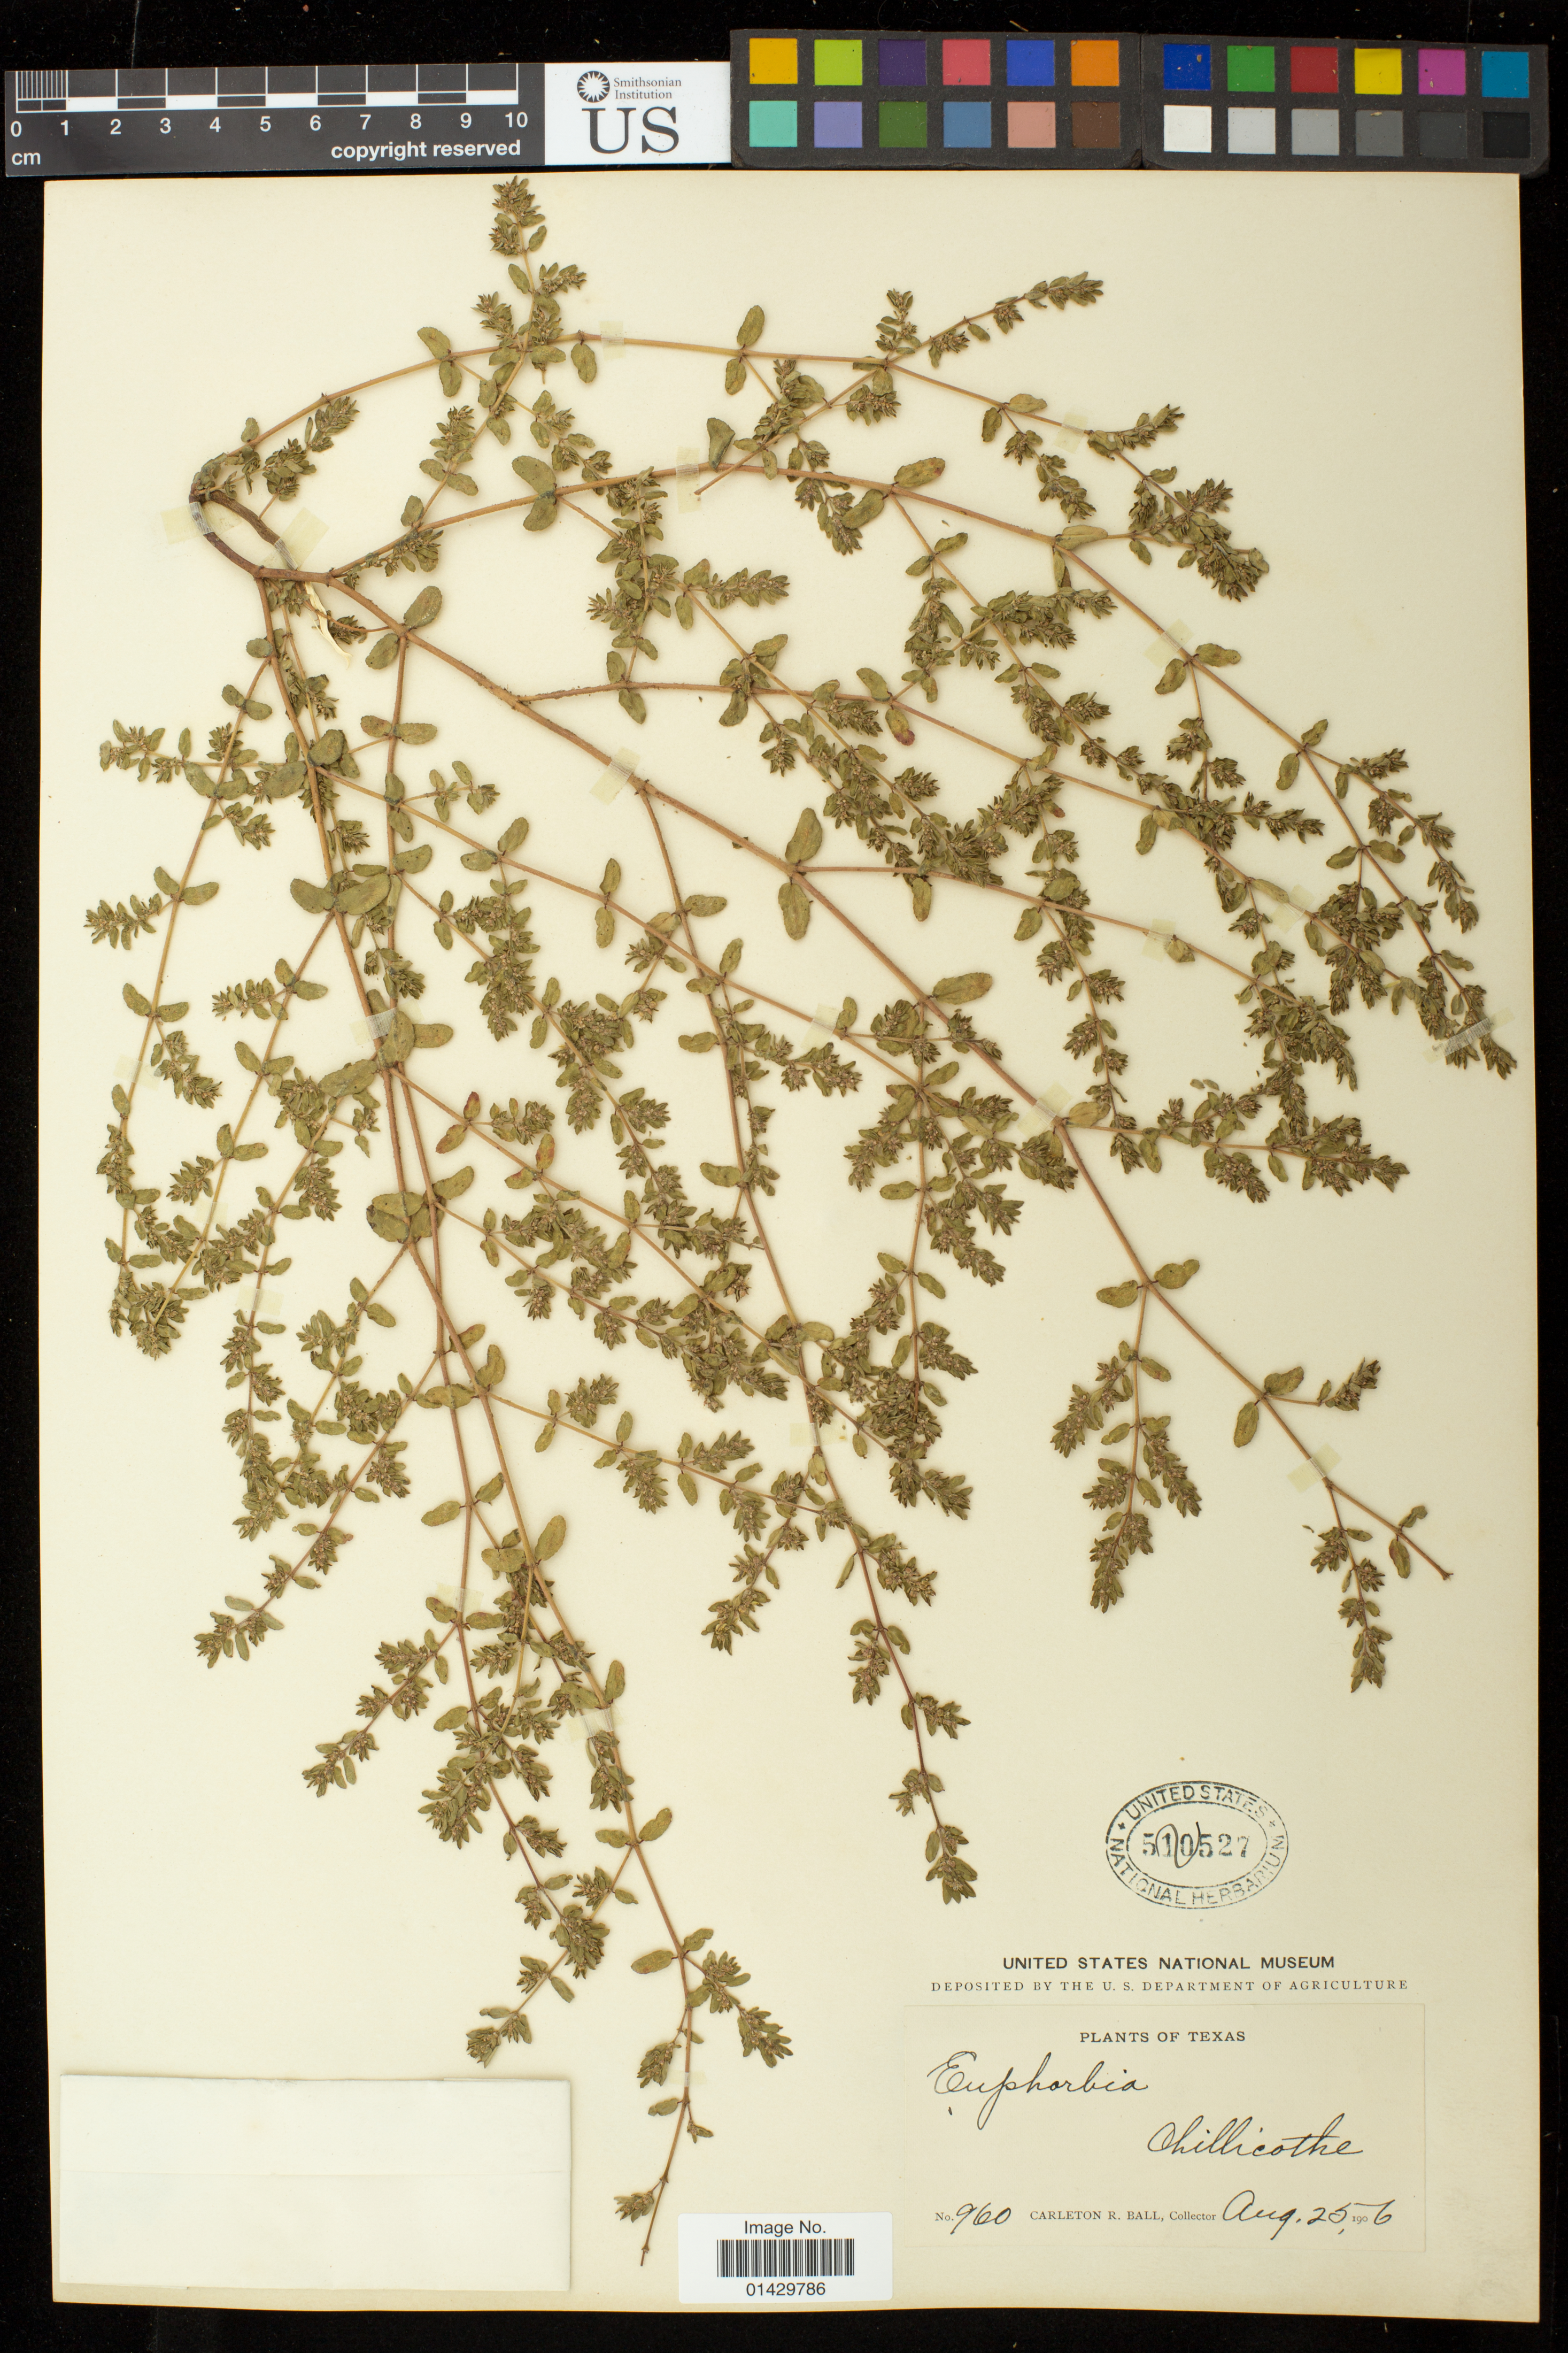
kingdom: Plantae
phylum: Tracheophyta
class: Magnoliopsida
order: Malpighiales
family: Euphorbiaceae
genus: Euphorbia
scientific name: Euphorbia maculata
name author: L.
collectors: C. R. Ball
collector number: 960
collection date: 1906-08-25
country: United States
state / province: Texas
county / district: Hardeman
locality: Chillicothe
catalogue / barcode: US 510527